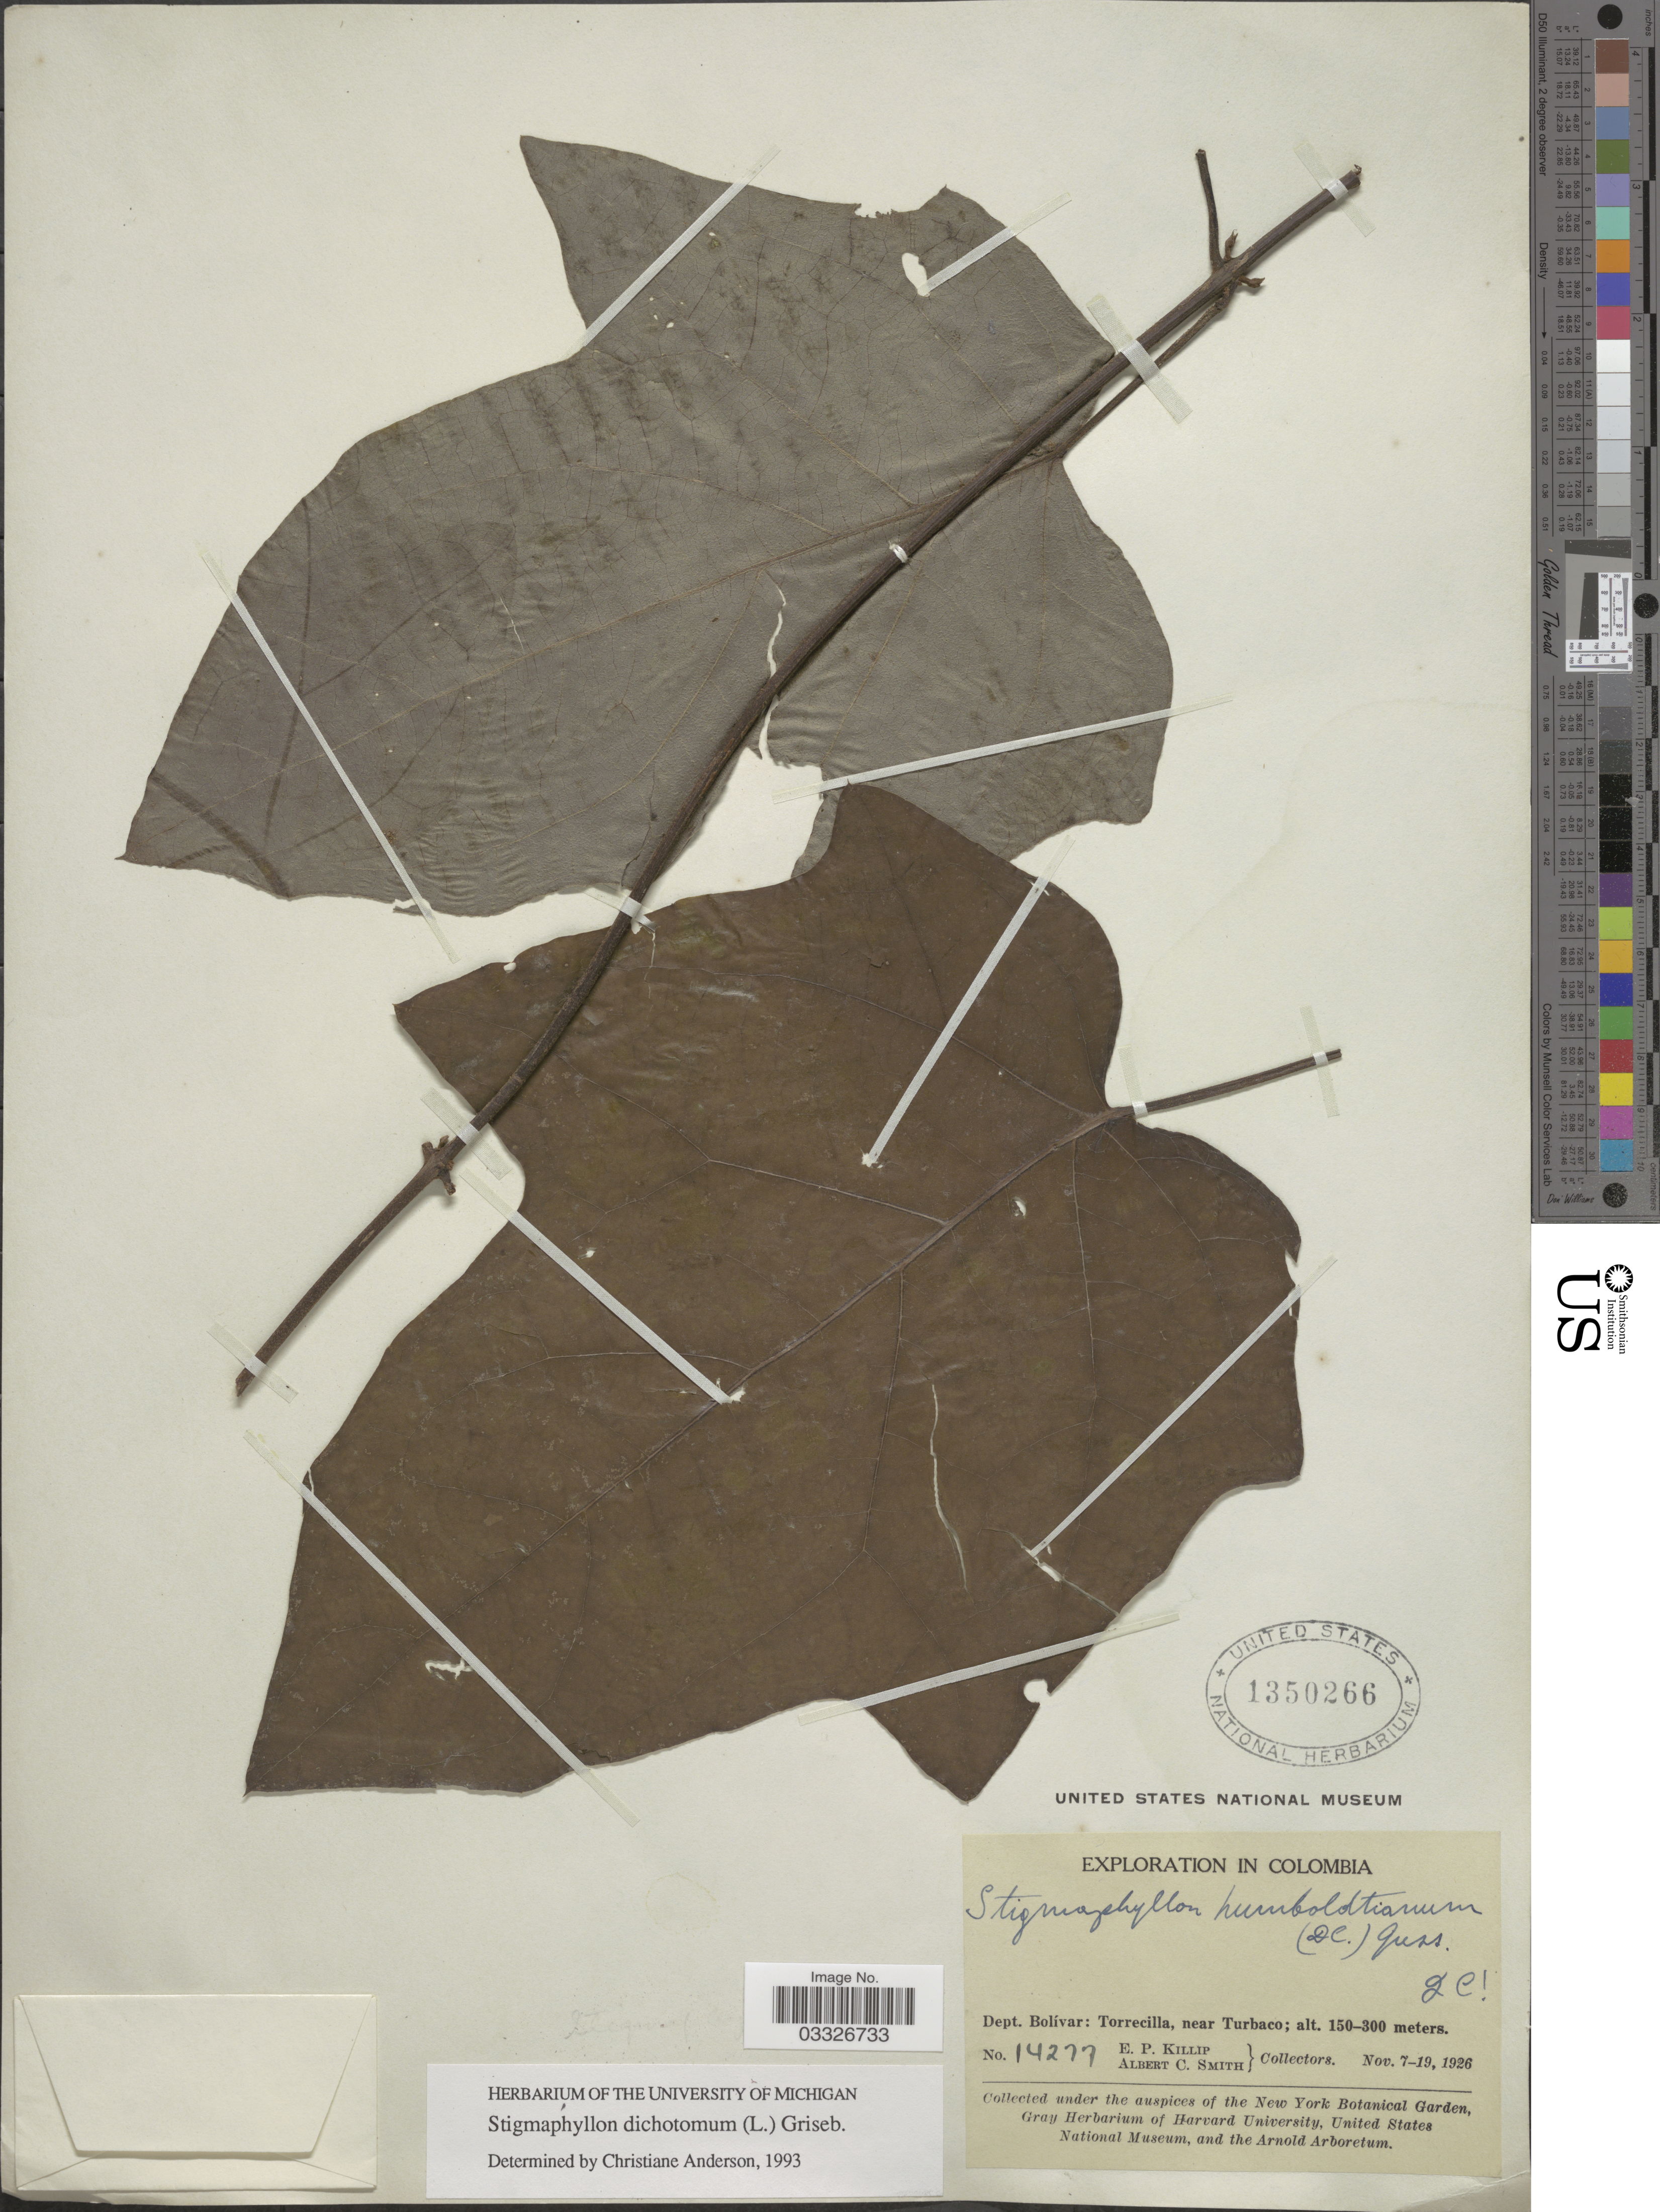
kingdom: Plantae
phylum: Tracheophyta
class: Magnoliopsida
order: Malpighiales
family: Malpighiaceae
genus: Stigmaphyllon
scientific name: Stigmaphyllon dichotomum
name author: Griseb.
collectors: E. P. Killip & A. C. Smith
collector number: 14277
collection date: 1926-11-07/1926-11-19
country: Colombia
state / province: Bolívar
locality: Dept. Bolívar: Torrecilla, near Turbaco.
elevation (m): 150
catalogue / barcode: US 1350266